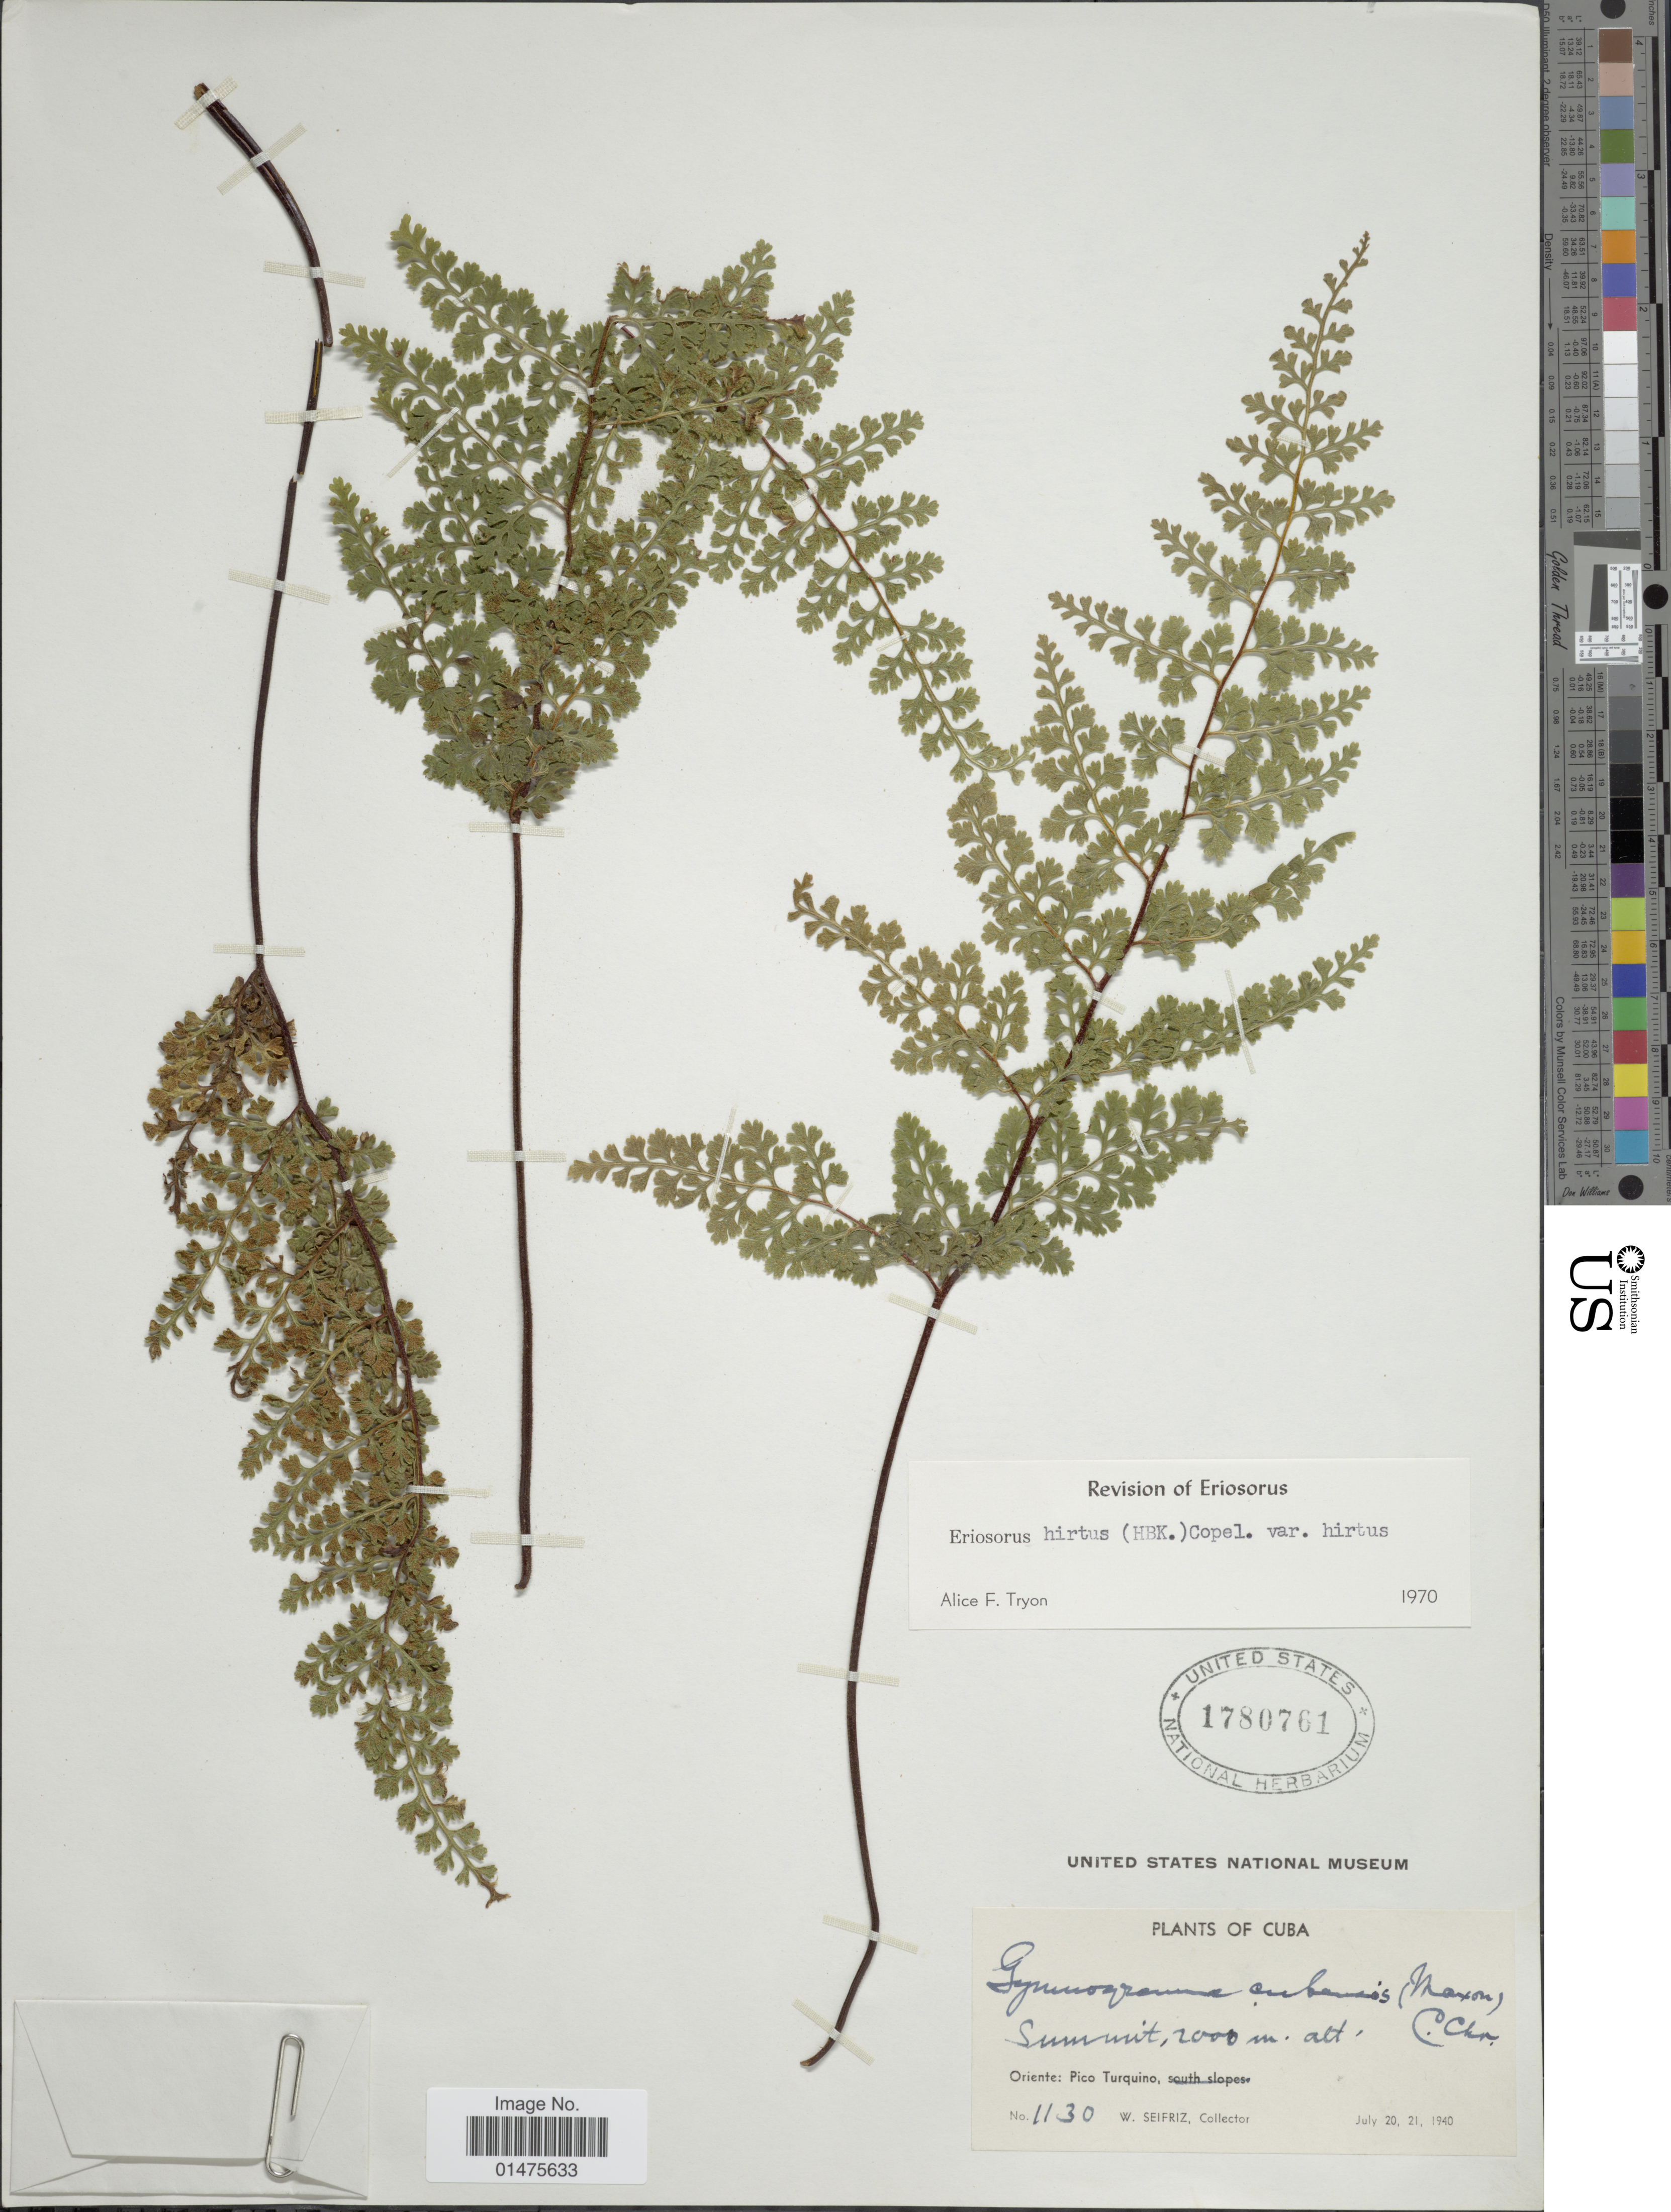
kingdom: Plantae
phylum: Tracheophyta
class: Polypodiopsida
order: Polypodiales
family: Pteridaceae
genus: Jamesonia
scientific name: Jamesonia hirta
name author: (Kunth) Christenh.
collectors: W. Seifriz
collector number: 1130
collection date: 1940-07-20/1940-07-21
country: Cuba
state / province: Oriente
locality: Pico Turquino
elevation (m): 2000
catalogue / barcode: US 1780761